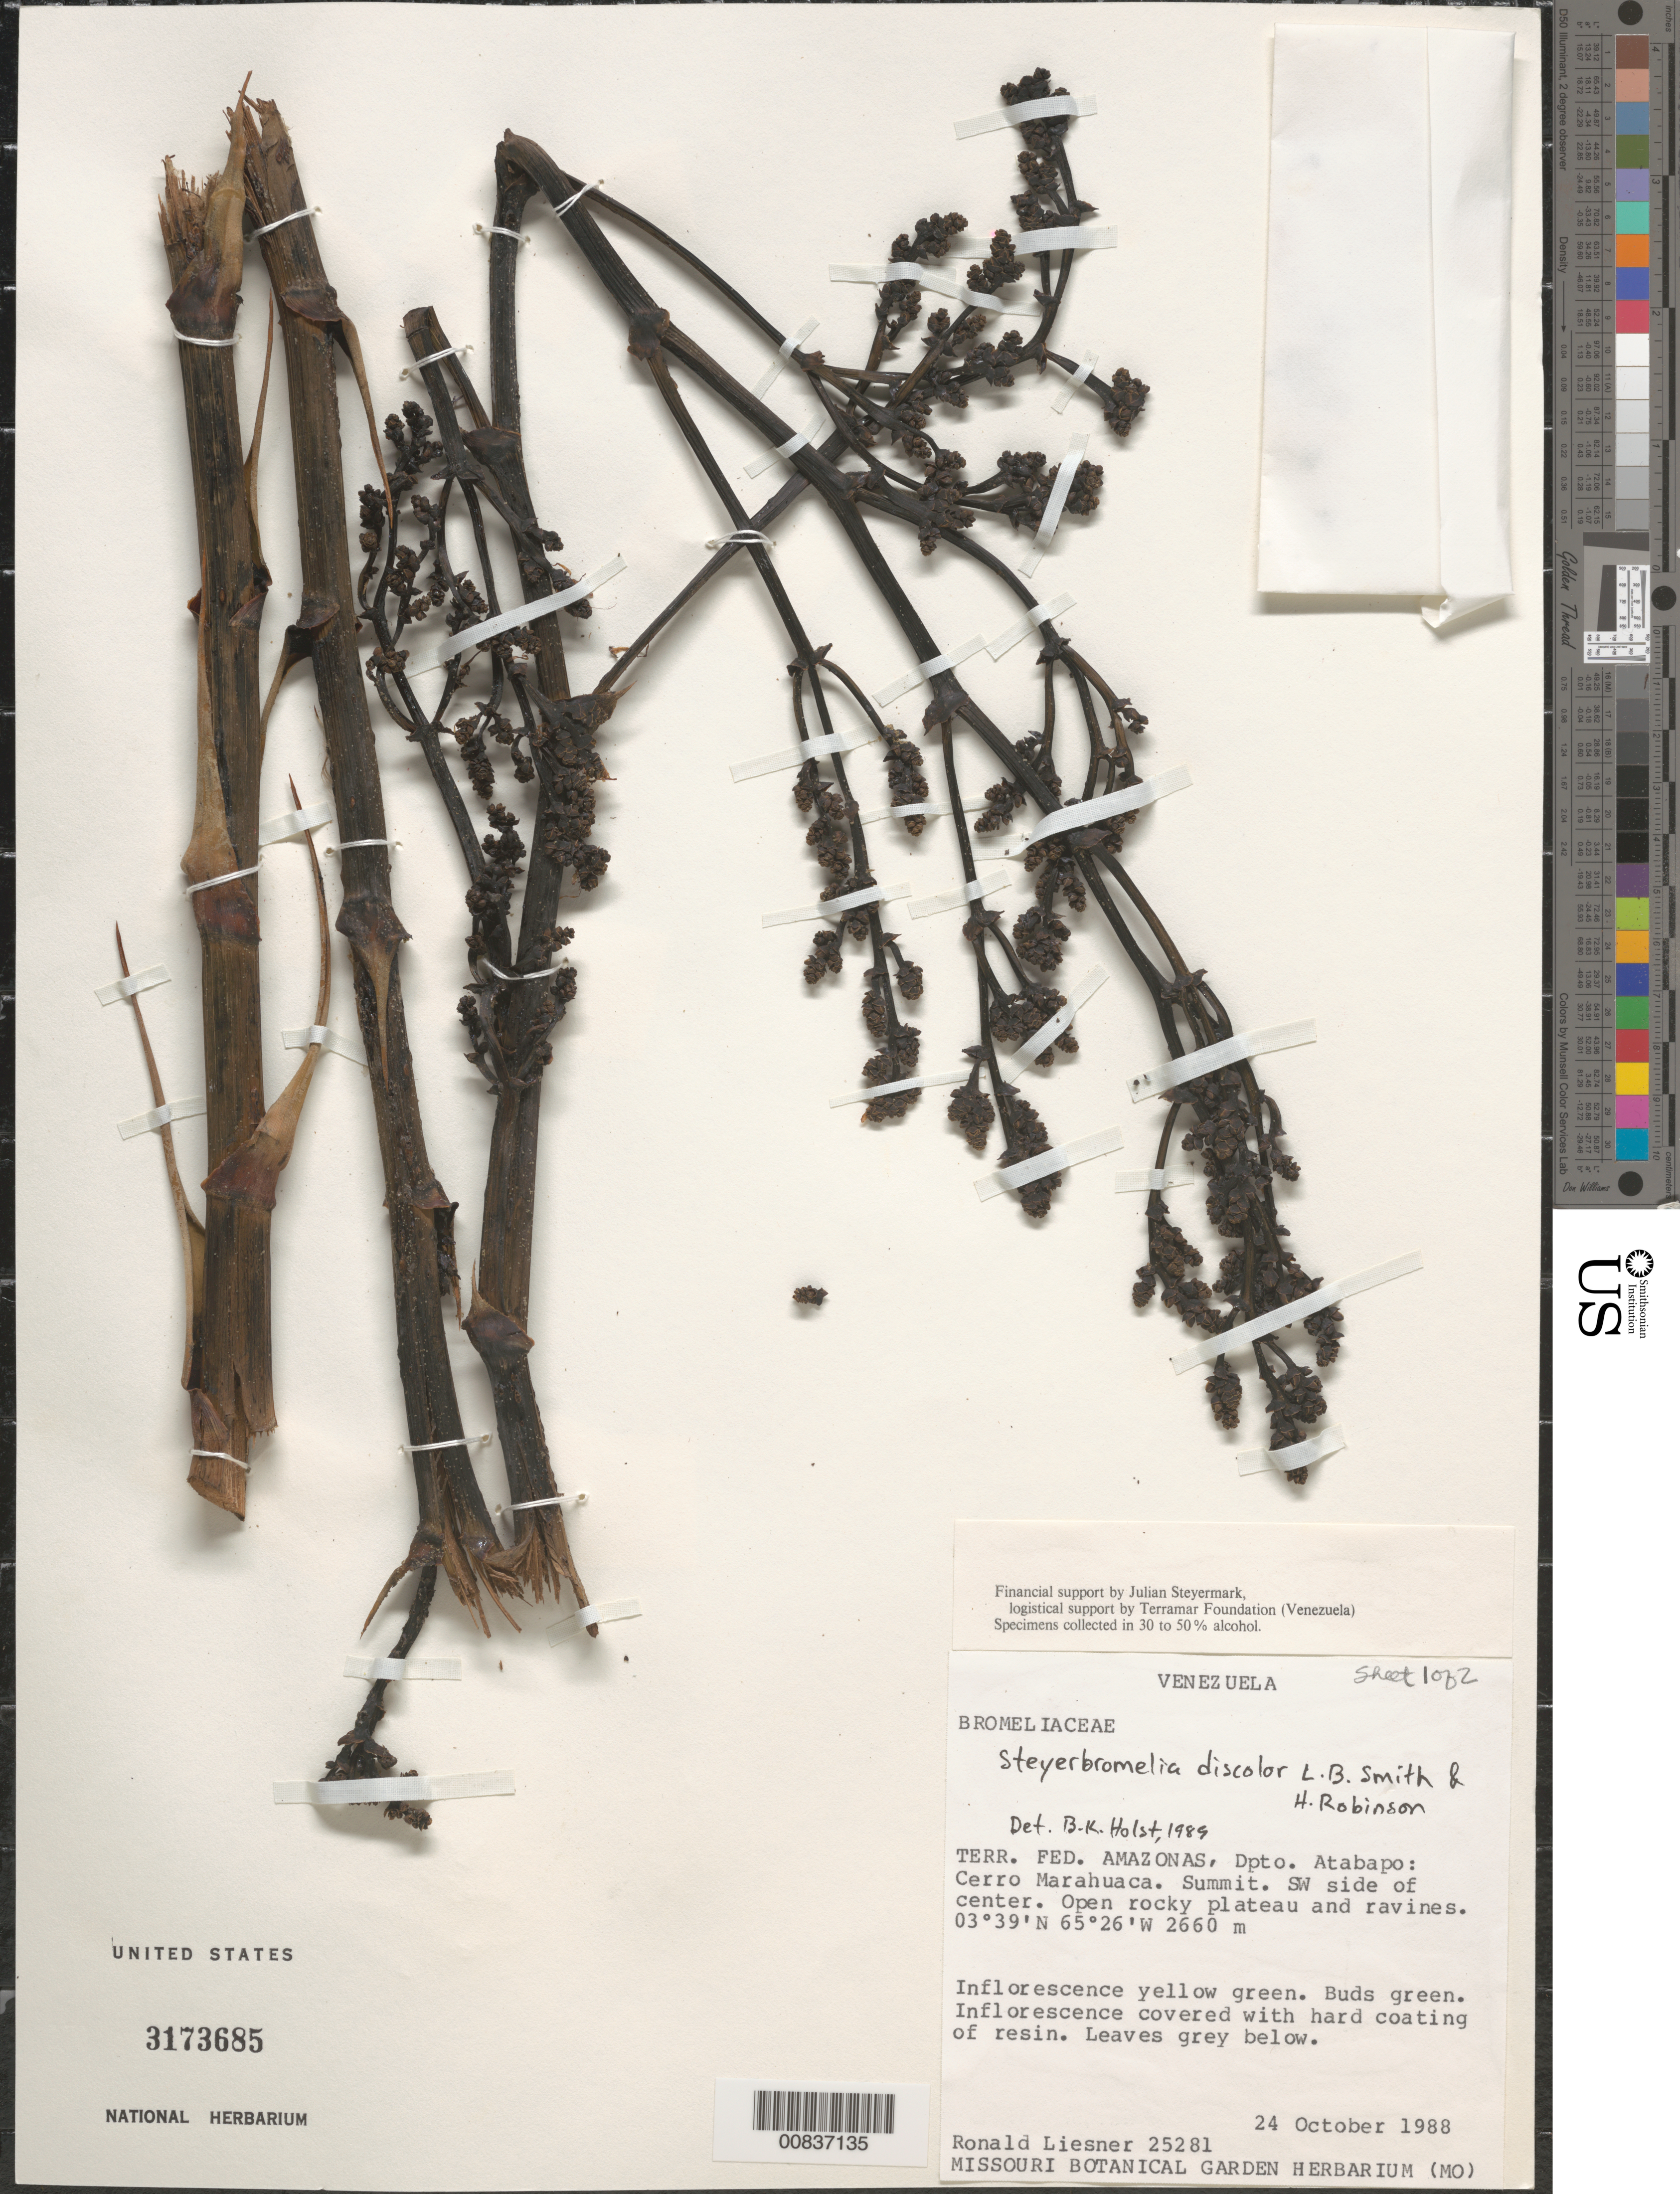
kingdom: Plantae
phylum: Tracheophyta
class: Liliopsida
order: Poales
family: Bromeliaceae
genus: Steyerbromelia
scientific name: Steyerbromelia discolor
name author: L.B. Sm. & H. Rob.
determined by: Holst, Bruce K.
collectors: R. L. Liesner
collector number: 25281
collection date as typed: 24-Oct-88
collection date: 1988-10-24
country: Venezuela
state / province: Amazonas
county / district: Atabapo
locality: Cerro Marahuaca, summit, SW side of center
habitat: Open rocky plateau and ravines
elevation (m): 2660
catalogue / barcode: US 3173685